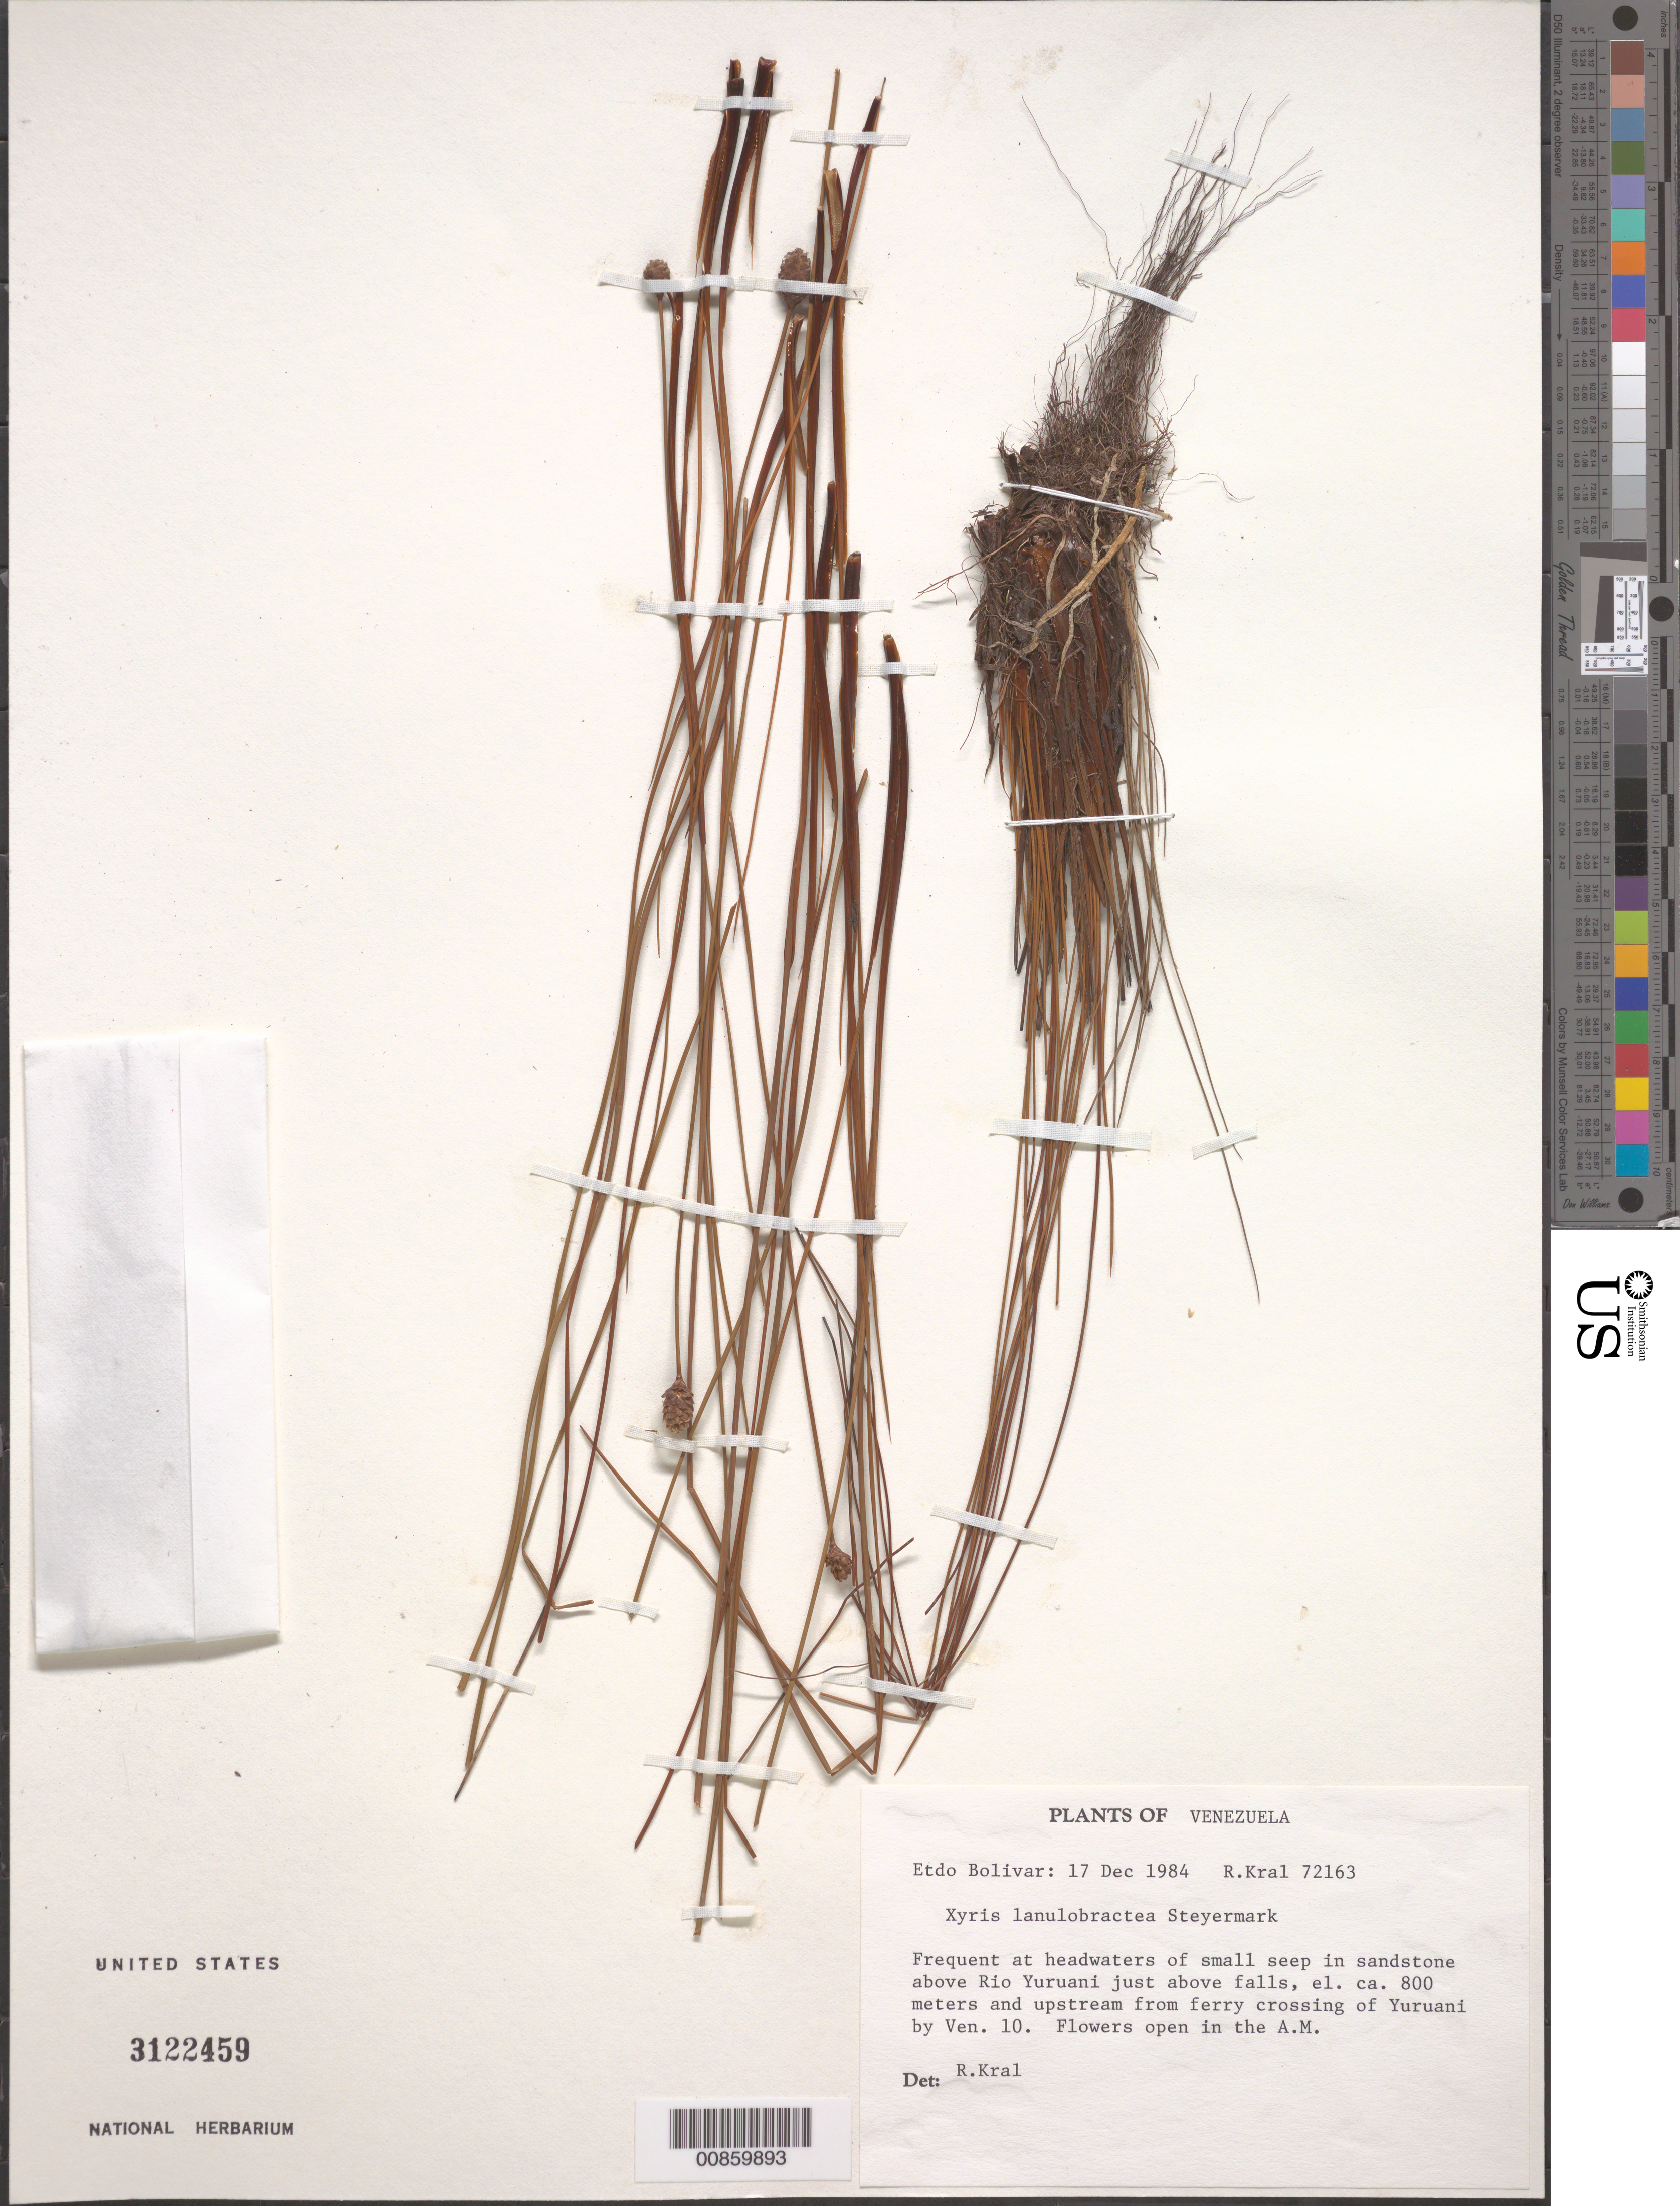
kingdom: Plantae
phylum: Tracheophyta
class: Liliopsida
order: Poales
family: Xyridaceae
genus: Xyris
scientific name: Xyris lanulobractea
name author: Steyerm.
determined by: Kral, Robert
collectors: R. Kral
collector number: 72163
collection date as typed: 17-Dec-84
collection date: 1984-12-17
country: Venezuela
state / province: Bolívar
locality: Rio Yuruani, just above falls; upstream from ferry crossing of Yuruani by Ven. 10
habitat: Headwaters of small seep in sandstone.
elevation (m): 800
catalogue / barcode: US 3122459